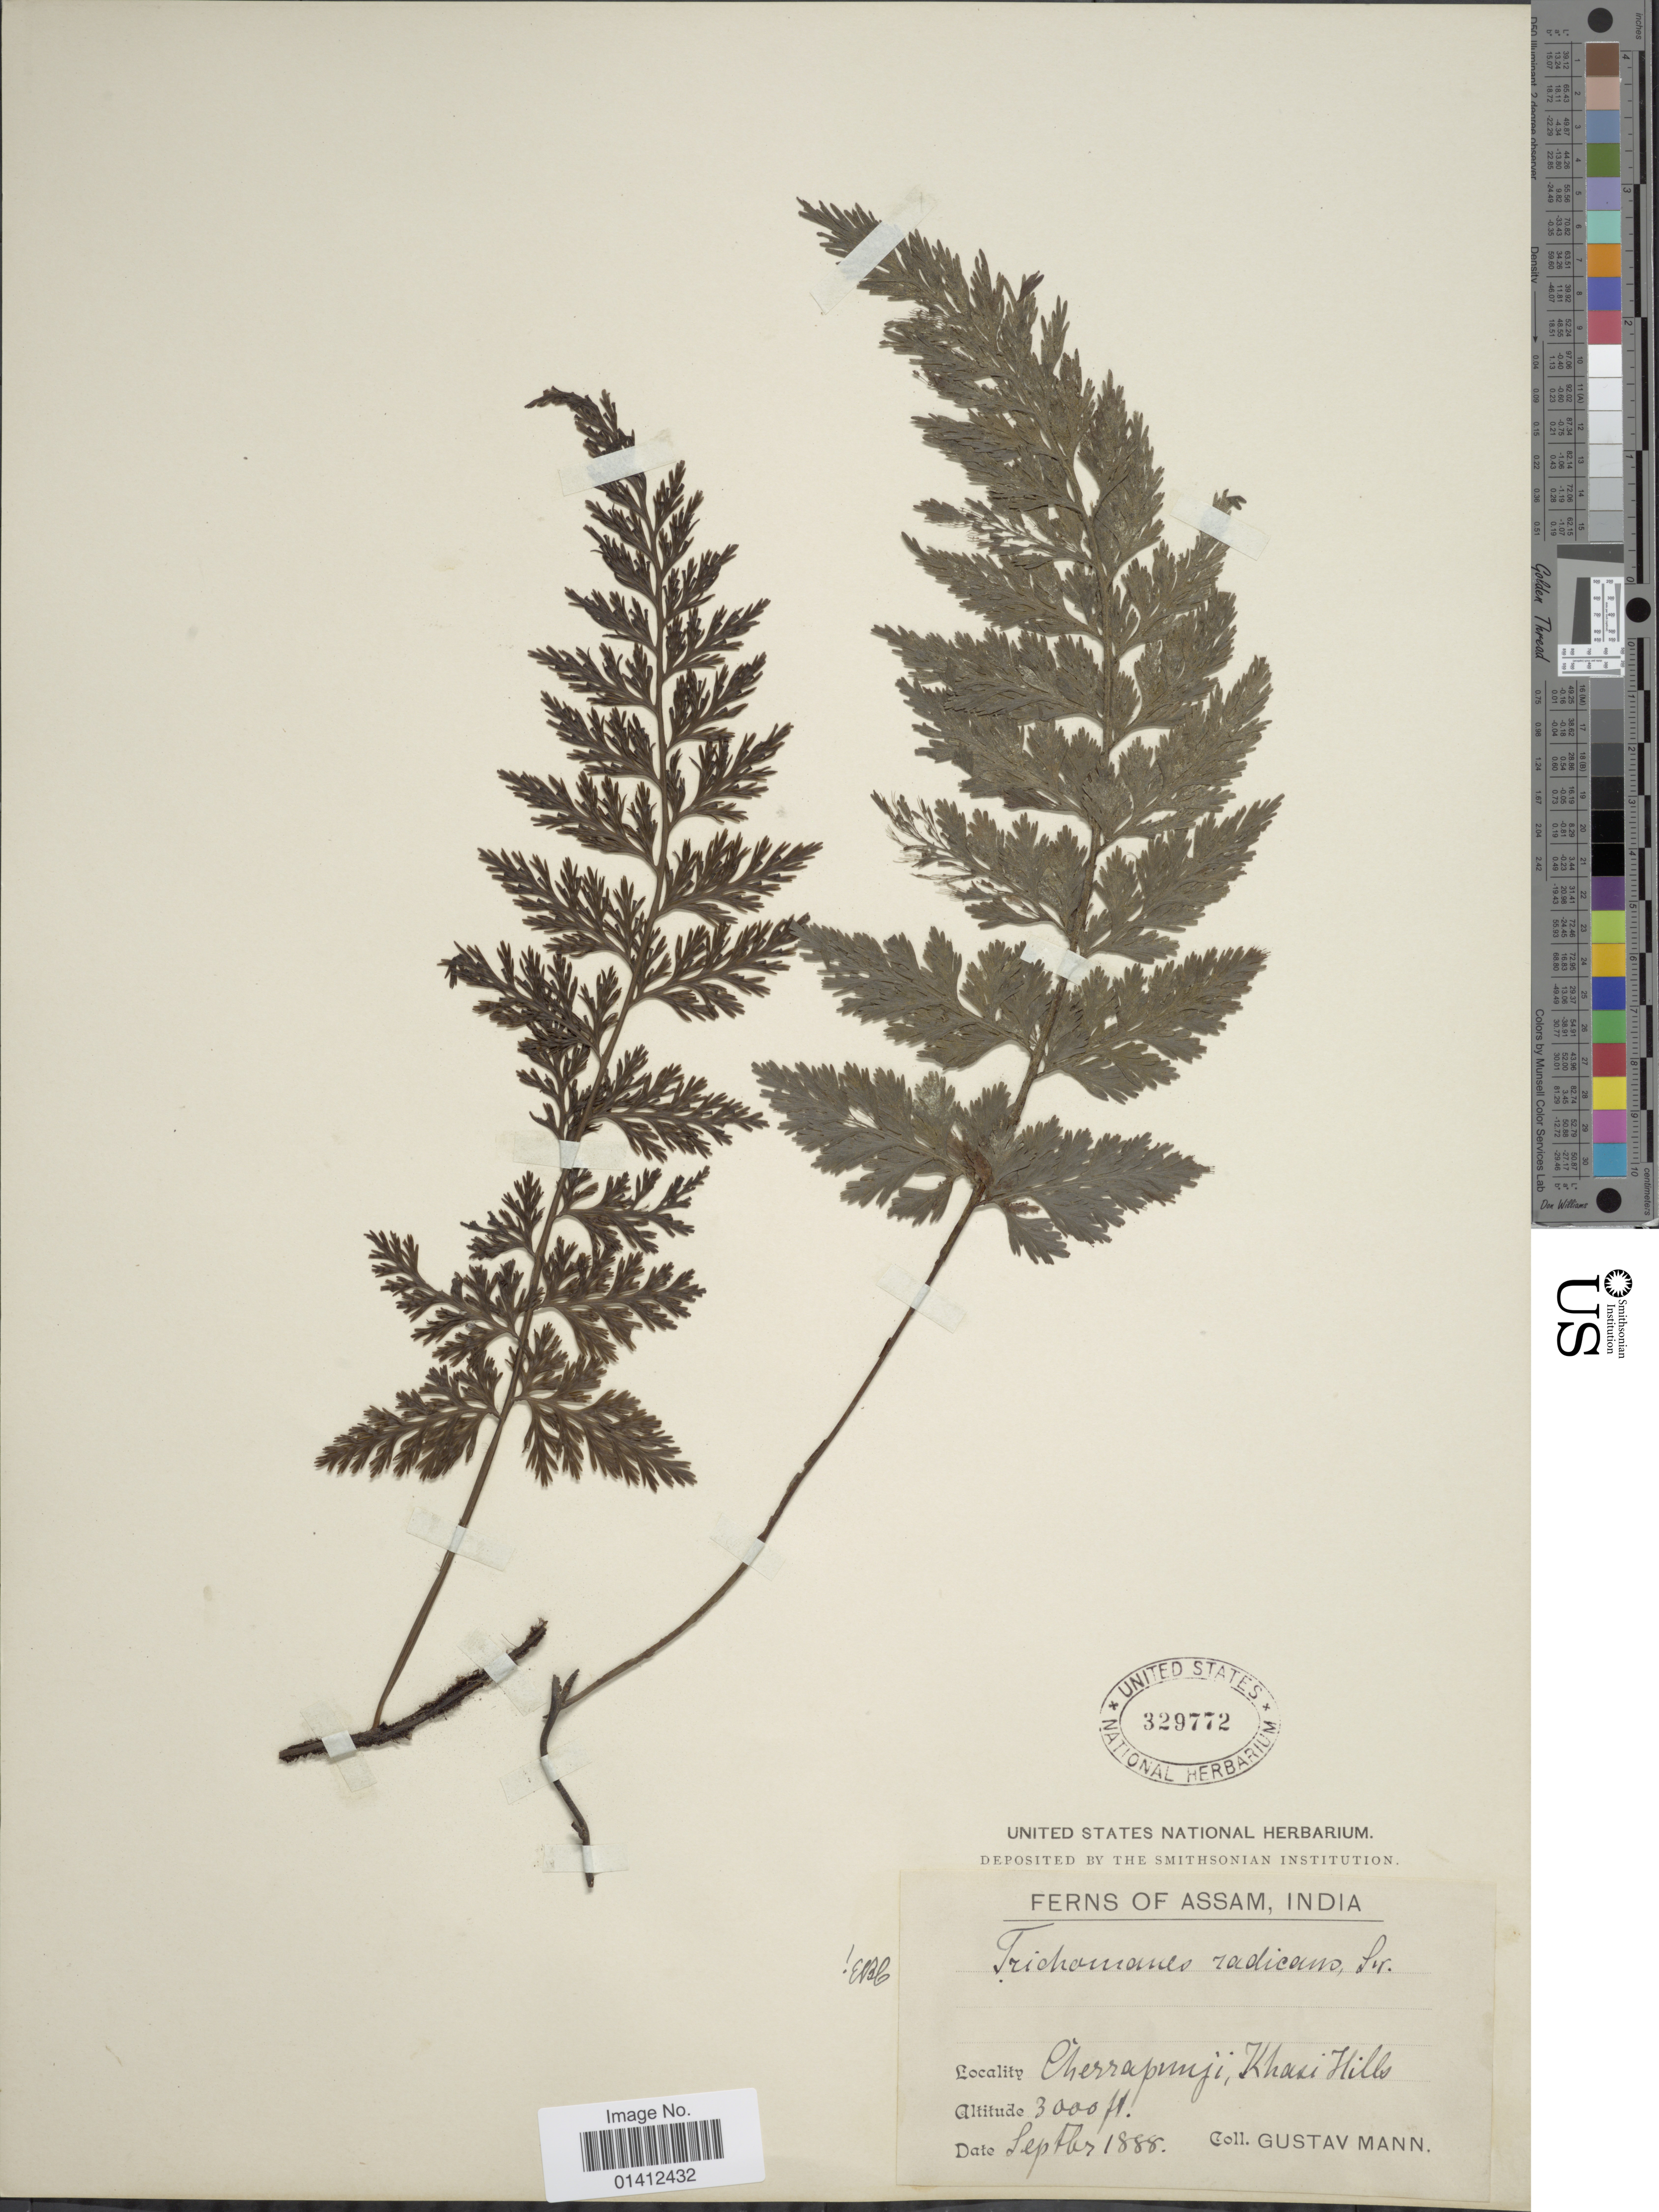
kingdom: Plantae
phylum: Tracheophyta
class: Polypodiopsida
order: Hymenophyllales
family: Hymenophyllaceae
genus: Vandenboschia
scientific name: Vandenboschia radicans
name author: (Sw.) Copel.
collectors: G. Mann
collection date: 1888-09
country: India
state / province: Meghalaya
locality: Cherrapunji, Khasi Hills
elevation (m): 914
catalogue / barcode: US 329772